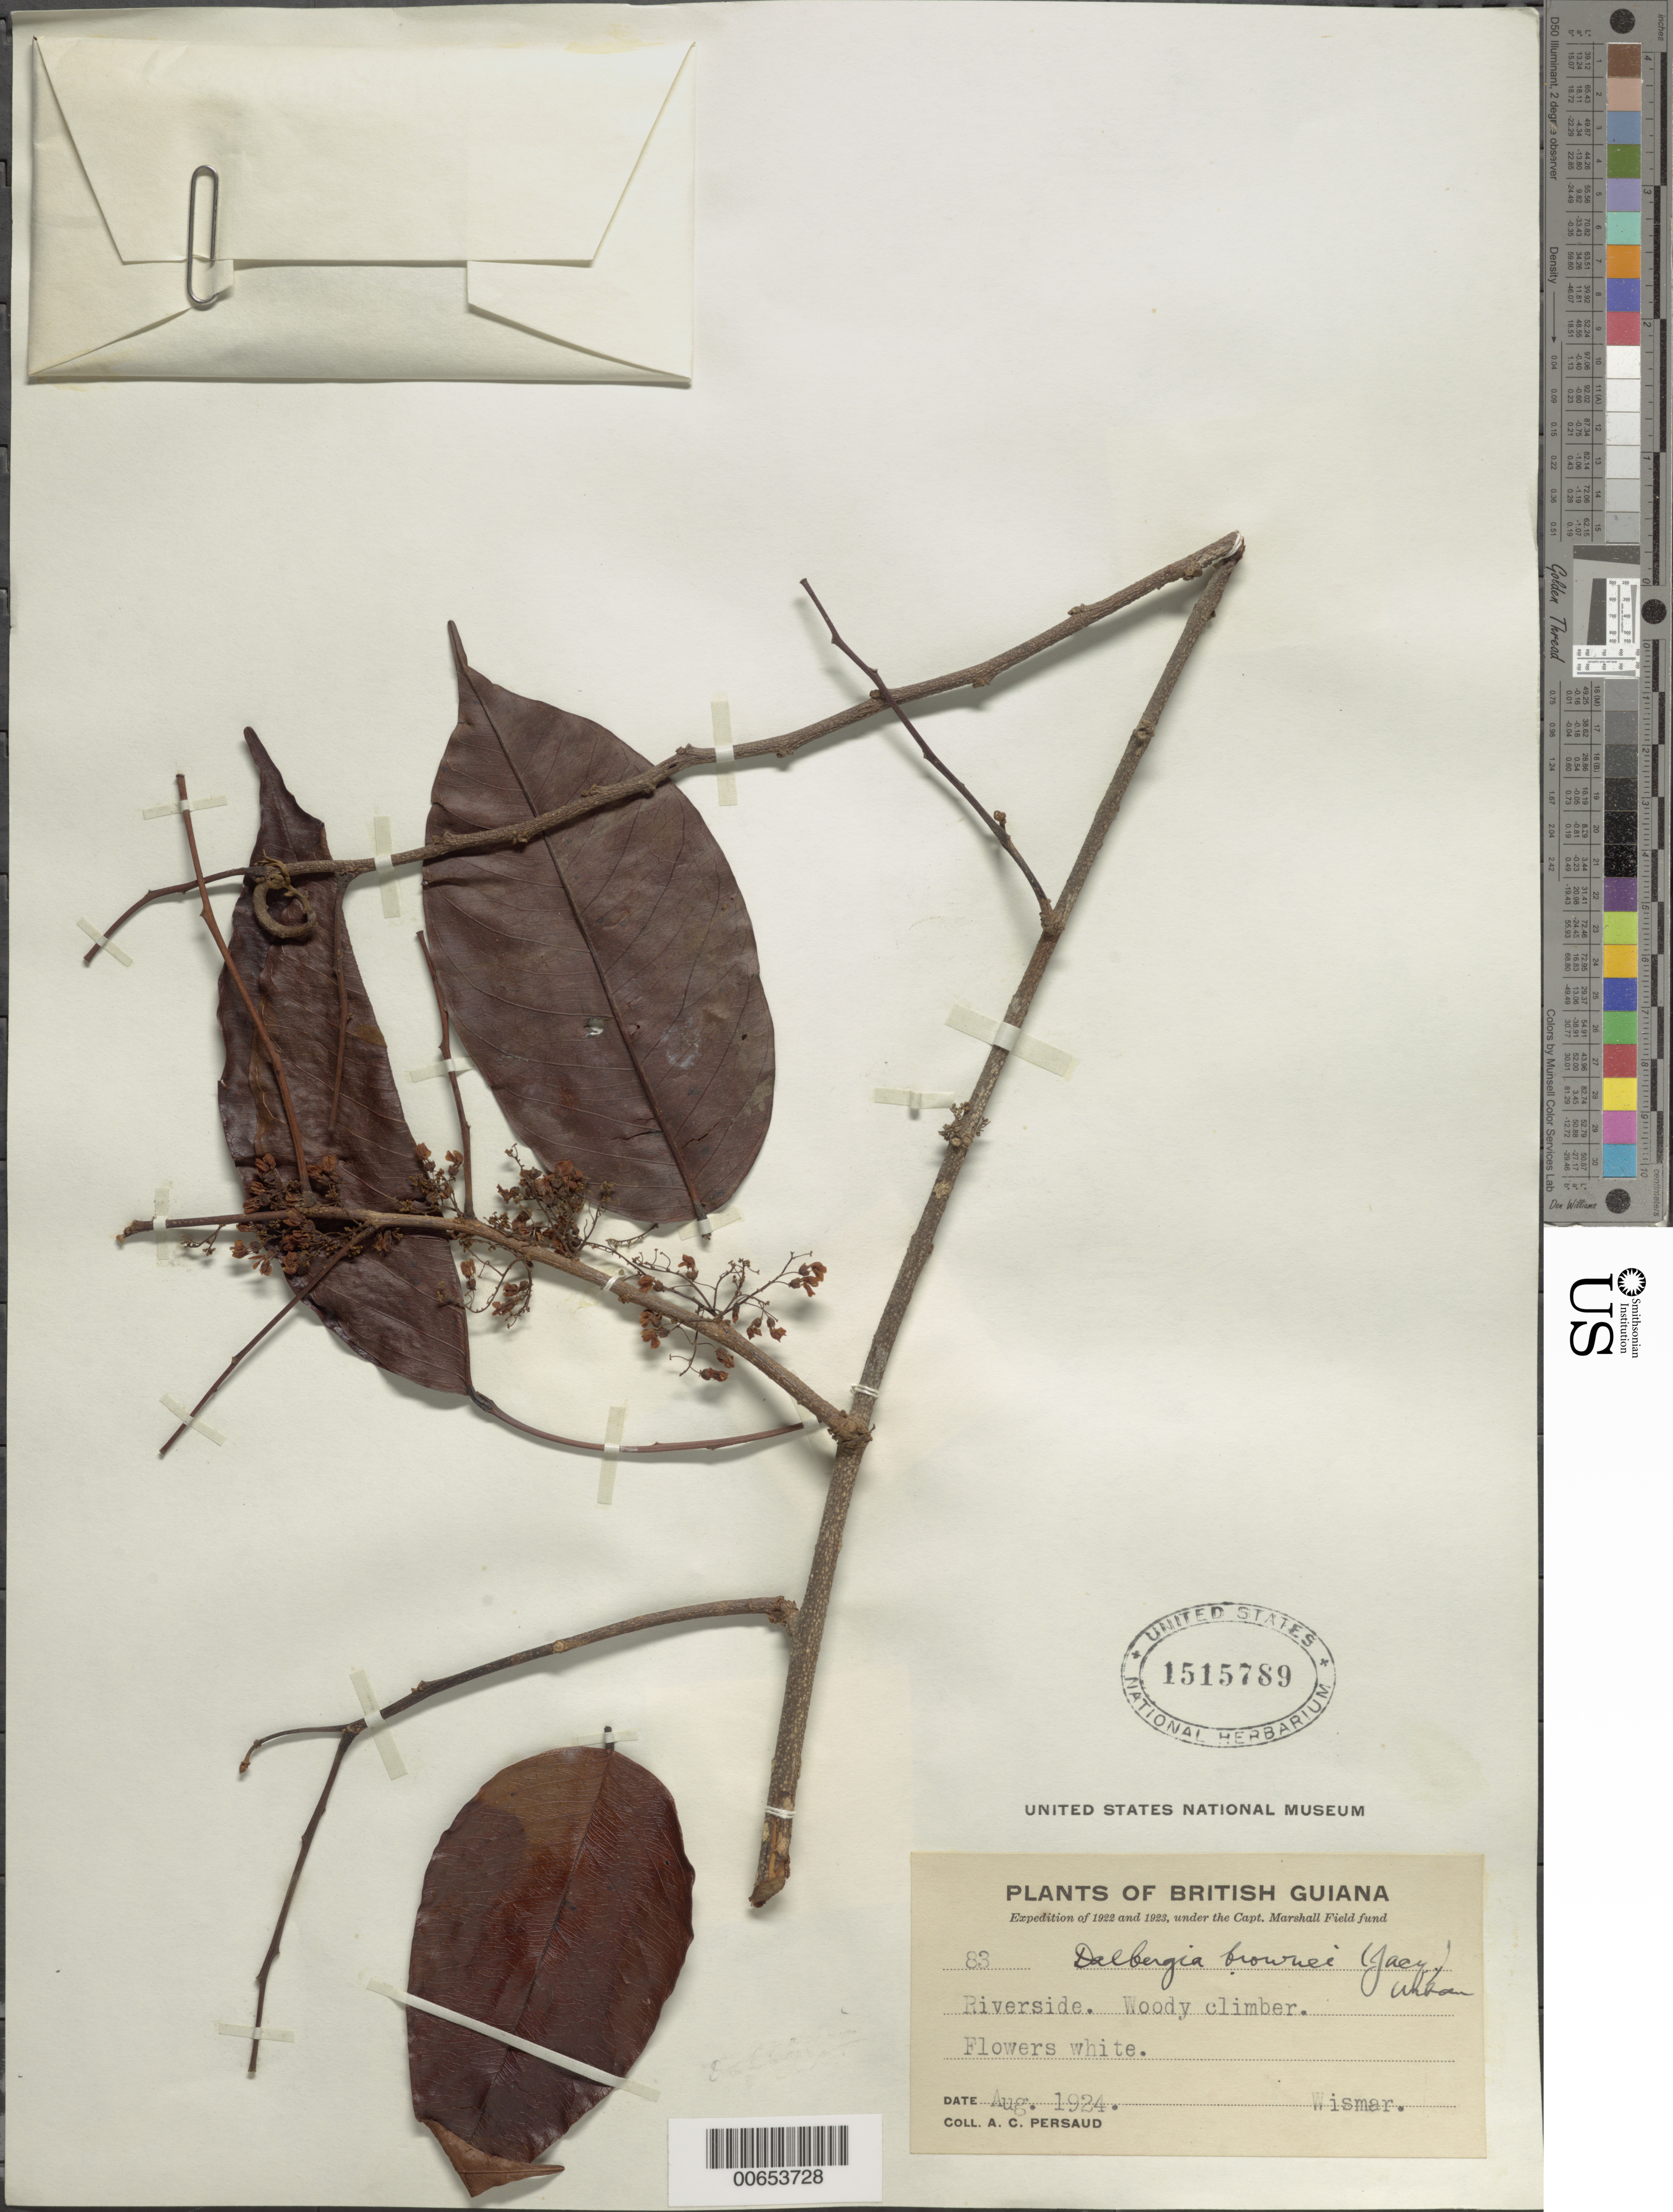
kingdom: Plantae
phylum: Tracheophyta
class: Magnoliopsida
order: Fabales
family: Fabaceae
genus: Dalbergia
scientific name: Dalbergia brownei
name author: (Jacq.) Schinz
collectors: A. Persaud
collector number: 83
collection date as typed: Aug-24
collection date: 1924-08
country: Guyana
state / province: U. Demerara-Berbice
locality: Wismar, on the Demerara River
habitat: Riverside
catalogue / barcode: US 1515789